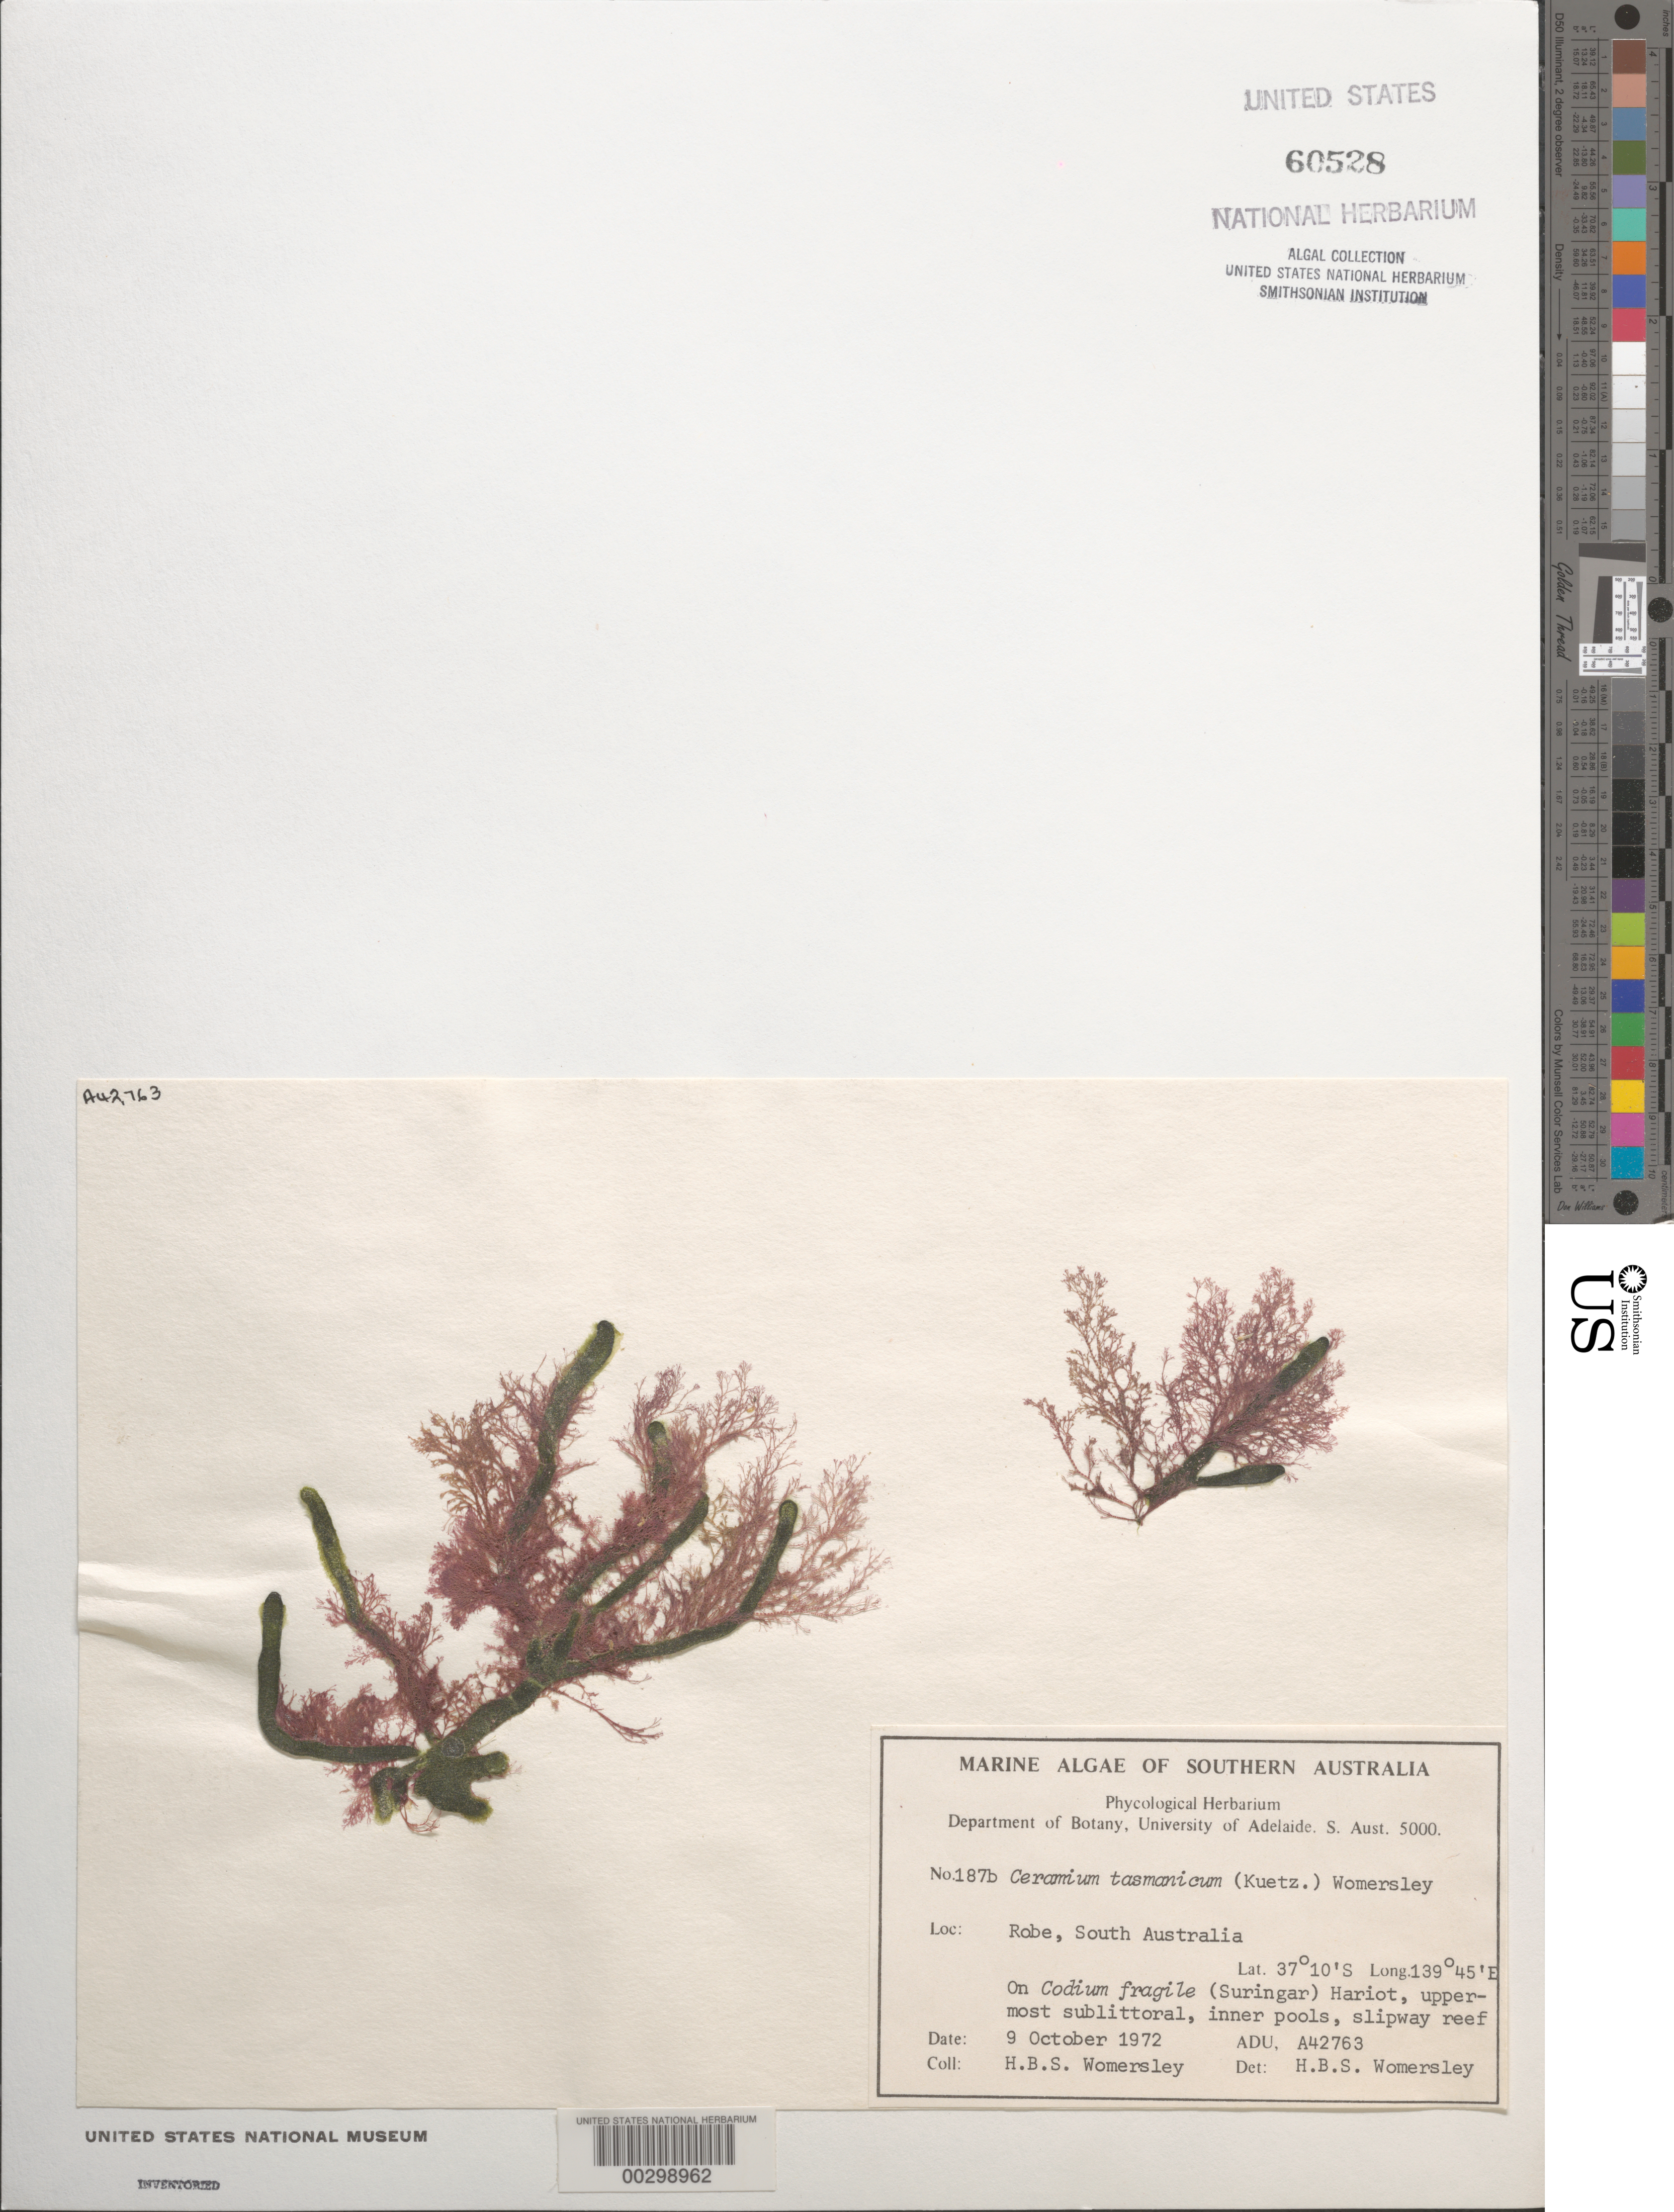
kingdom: Plantae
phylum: Rhodophyta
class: Florideophyceae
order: Ceramiales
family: Ceramiaceae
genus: Ceramium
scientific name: Ceramium tasmanicum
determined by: Womersley, H. B. S.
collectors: H. B. S. Womersley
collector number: ADU A42763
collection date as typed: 09 Oct 1972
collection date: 1972-10-09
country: Australia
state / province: South Australia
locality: Robe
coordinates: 37 10' S, 139 45' E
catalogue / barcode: US 60528